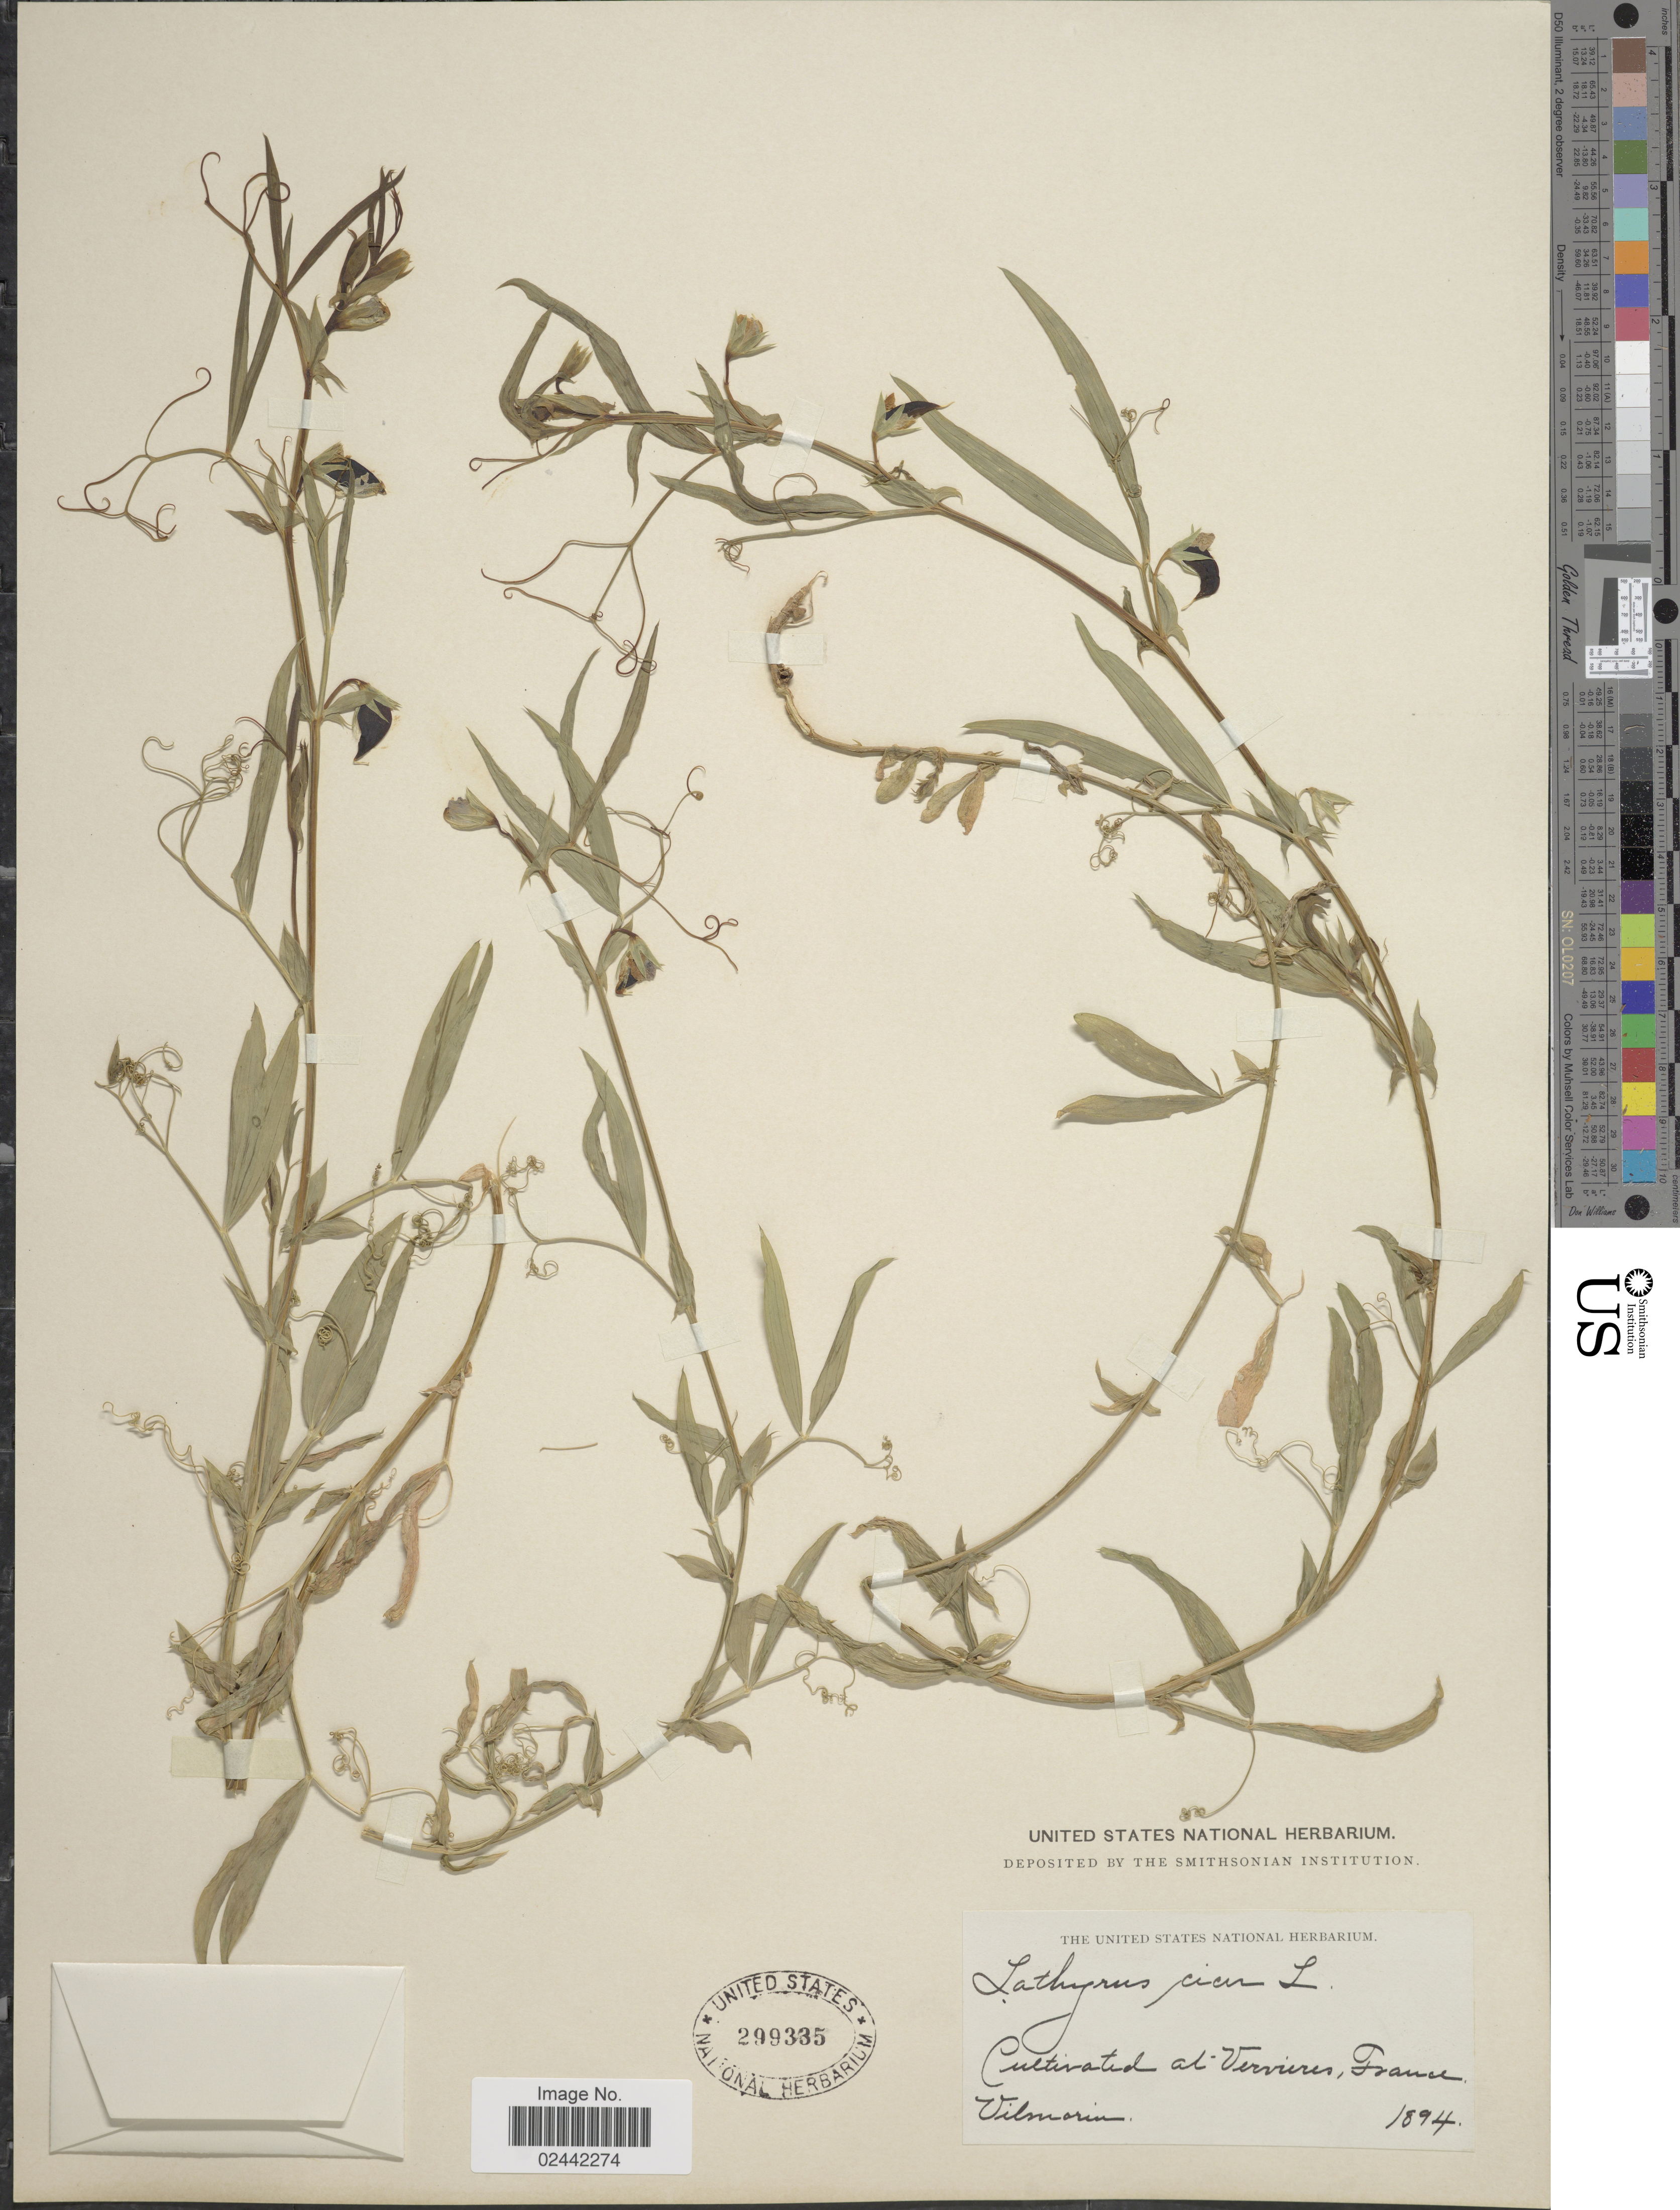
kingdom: Plantae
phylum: Tracheophyta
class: Magnoliopsida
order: Fabales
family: Fabaceae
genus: Lathyrus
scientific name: Lathyrus cicera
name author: L.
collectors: Vilmorin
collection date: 1894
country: France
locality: Cultivated at Vervieres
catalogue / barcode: US 299335